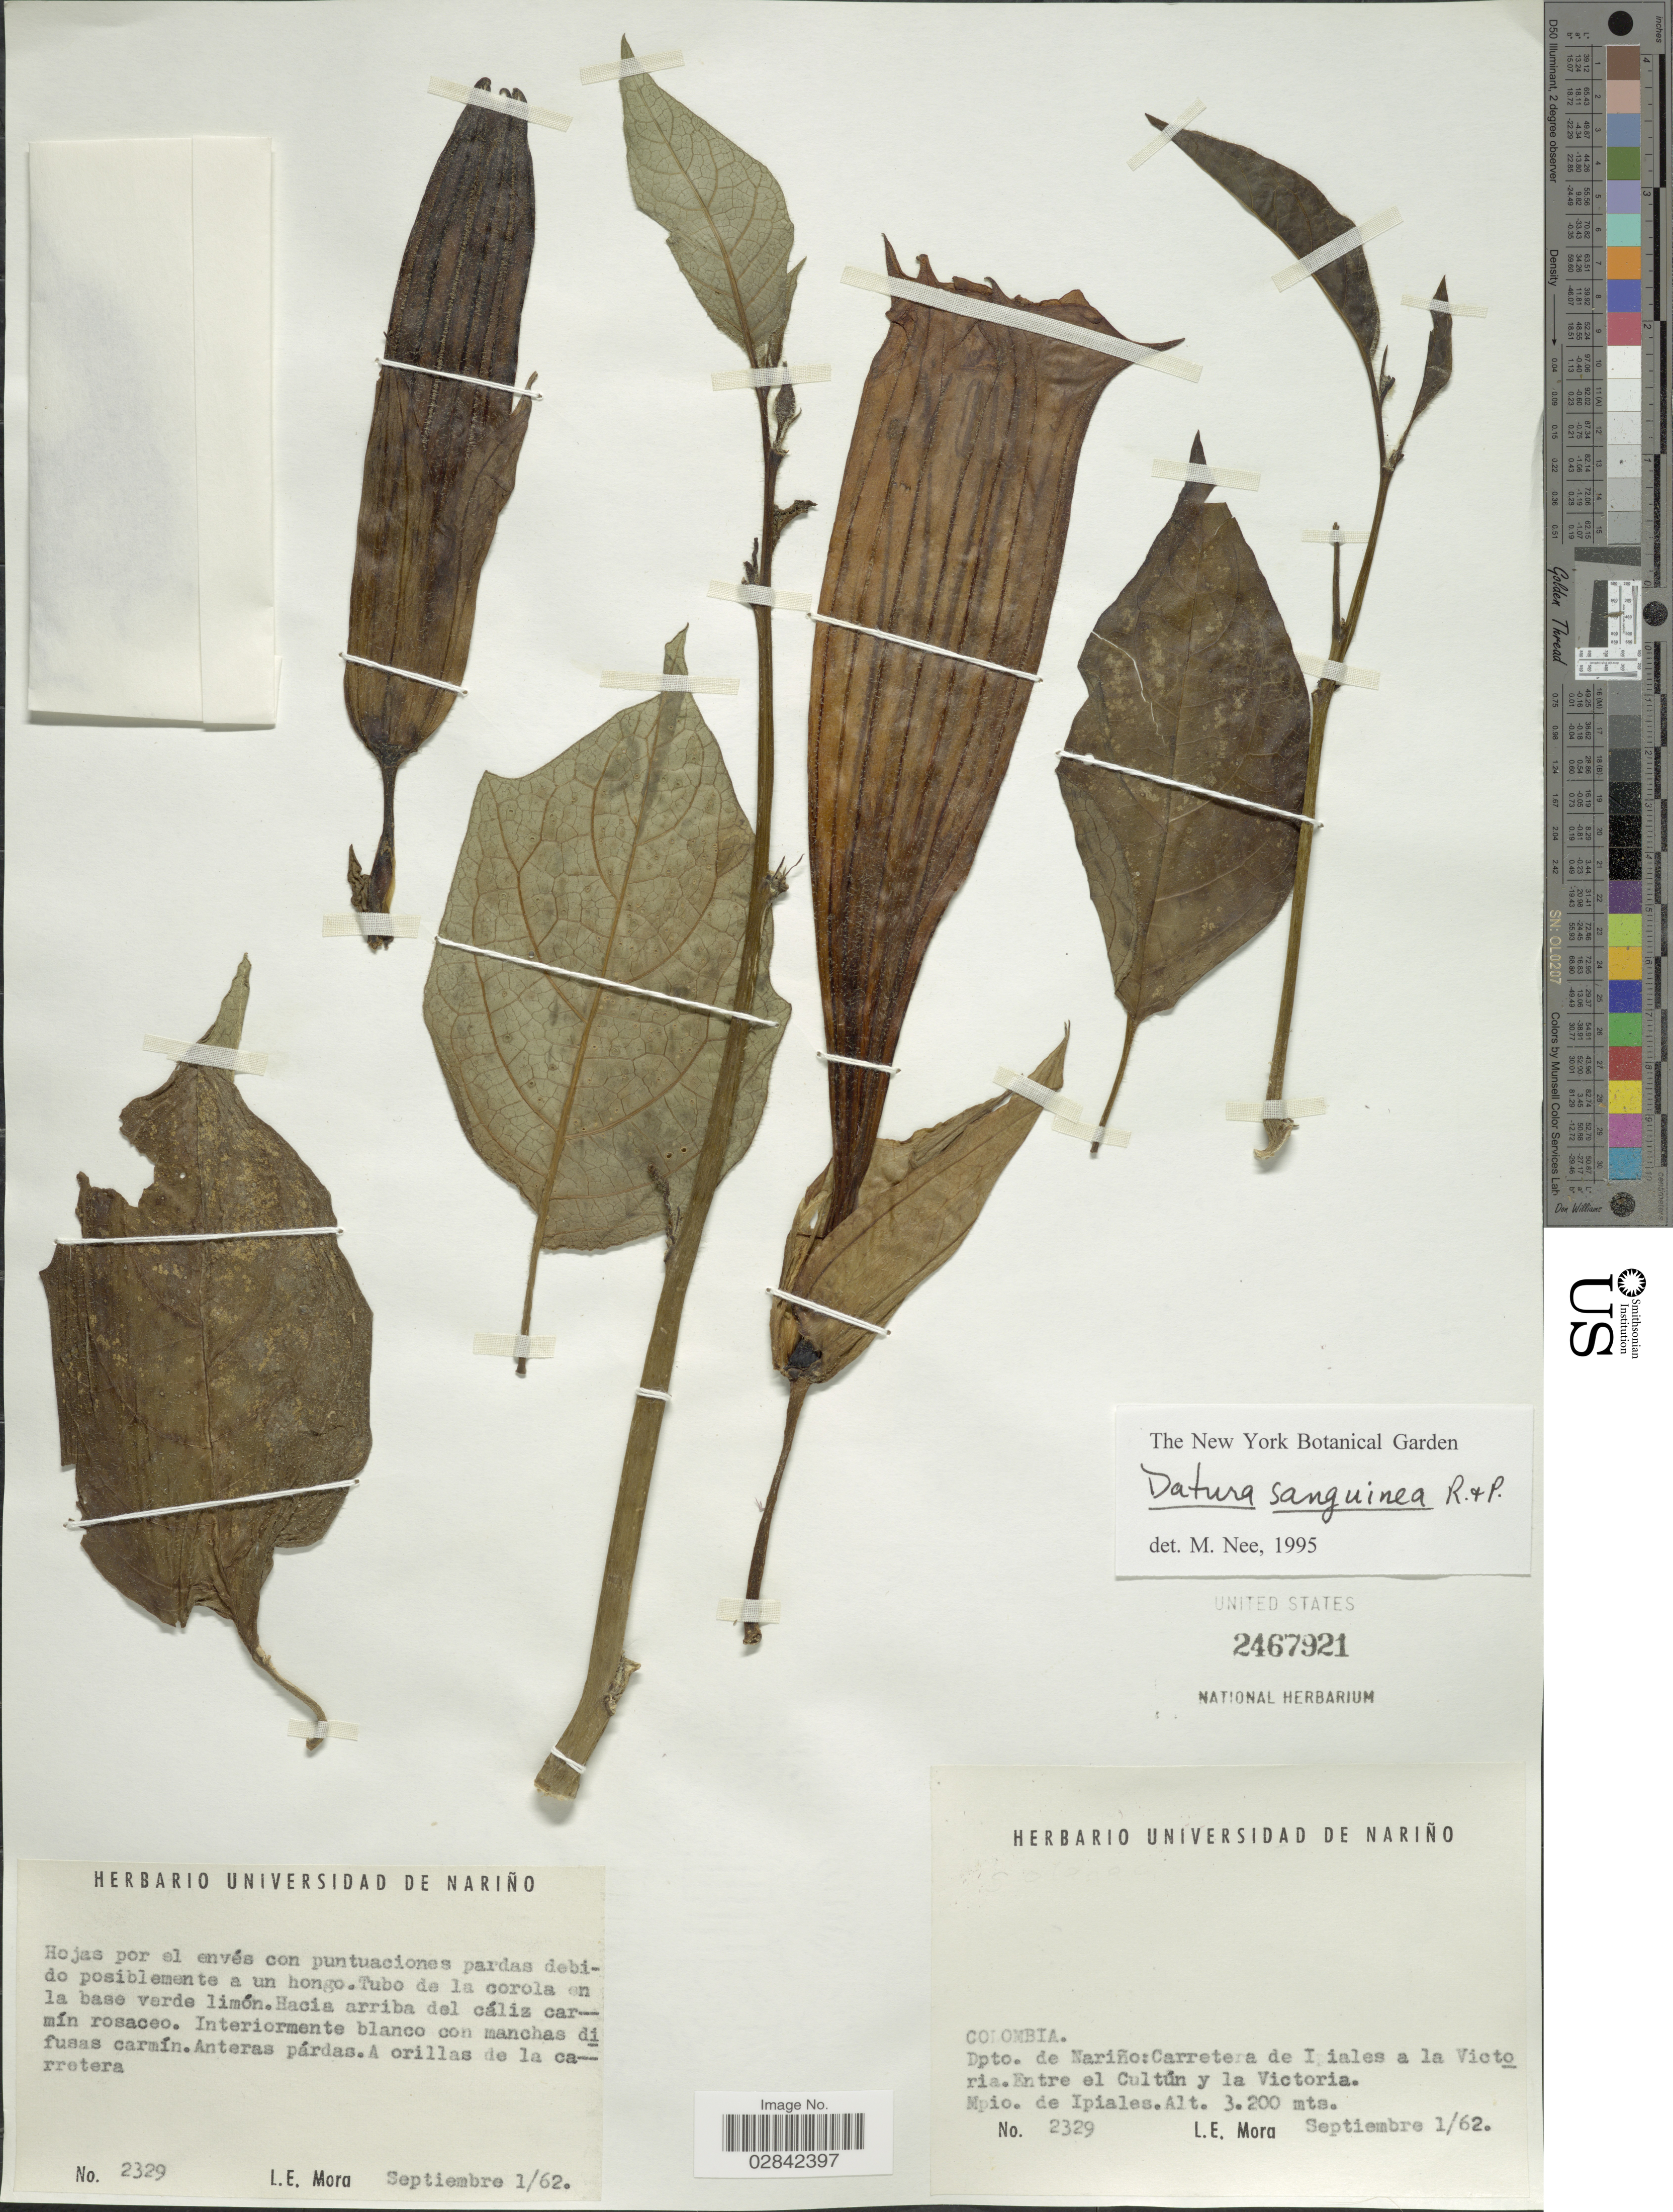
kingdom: Plantae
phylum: Tracheophyta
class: Magnoliopsida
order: Solanales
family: Solanaceae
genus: Brugmansia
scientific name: Brugmansia sanguinea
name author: (Ruiz & Pav.) D. Don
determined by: Nee, M.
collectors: L. Mora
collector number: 2329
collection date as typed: Transcribed d/m/y: 1/9/62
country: Colombia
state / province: Nariño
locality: Dpto. de Nariño: Carretera de Ipiales a la Victoria, Entre el Cultún y la Victoria, Mpio. de Ipiales.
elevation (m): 3200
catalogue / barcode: US 2467921